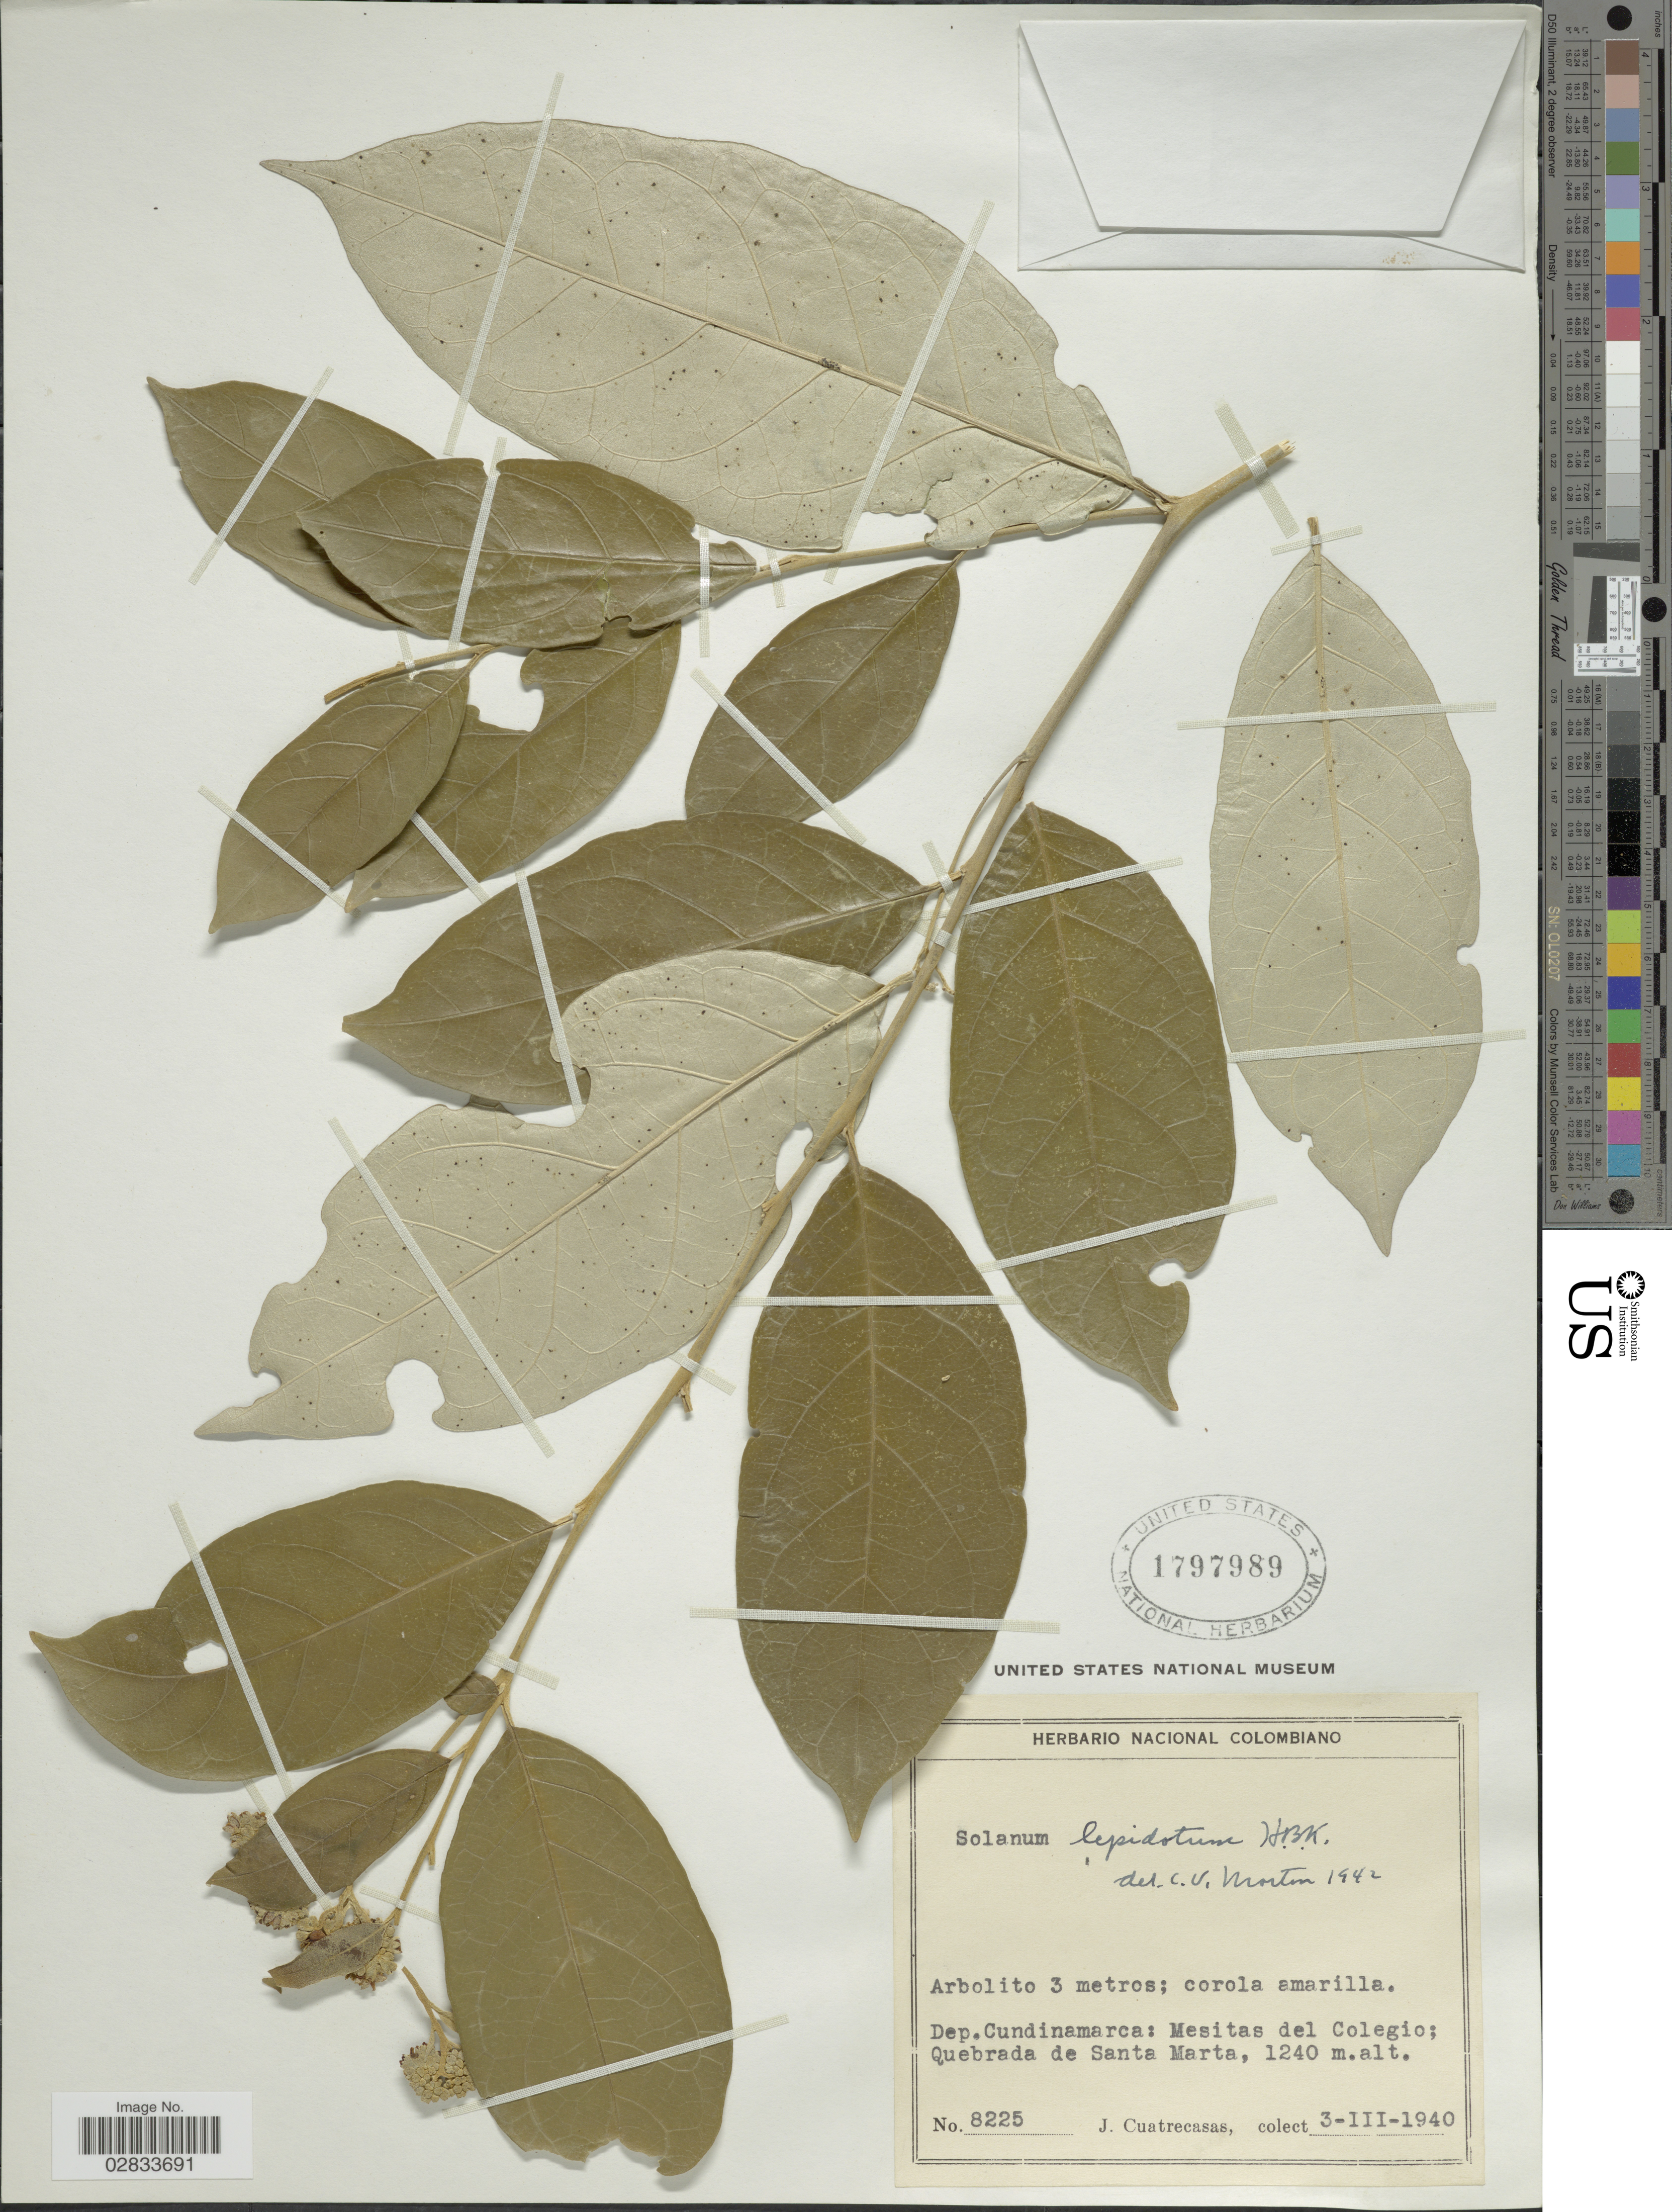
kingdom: Plantae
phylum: Tracheophyta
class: Magnoliopsida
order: Solanales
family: Solanaceae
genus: Solanum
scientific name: Solanum lepidotum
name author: Humb. & Bonpl. ex Dunal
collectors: J. Cuatrecasas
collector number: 8225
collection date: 1940-03-03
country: Colombia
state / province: Cundinamarca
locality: Dep. Cundinamarca: Mesitas del Colegio; Quebrada de Santa Marta.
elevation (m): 1240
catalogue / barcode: US 1797989